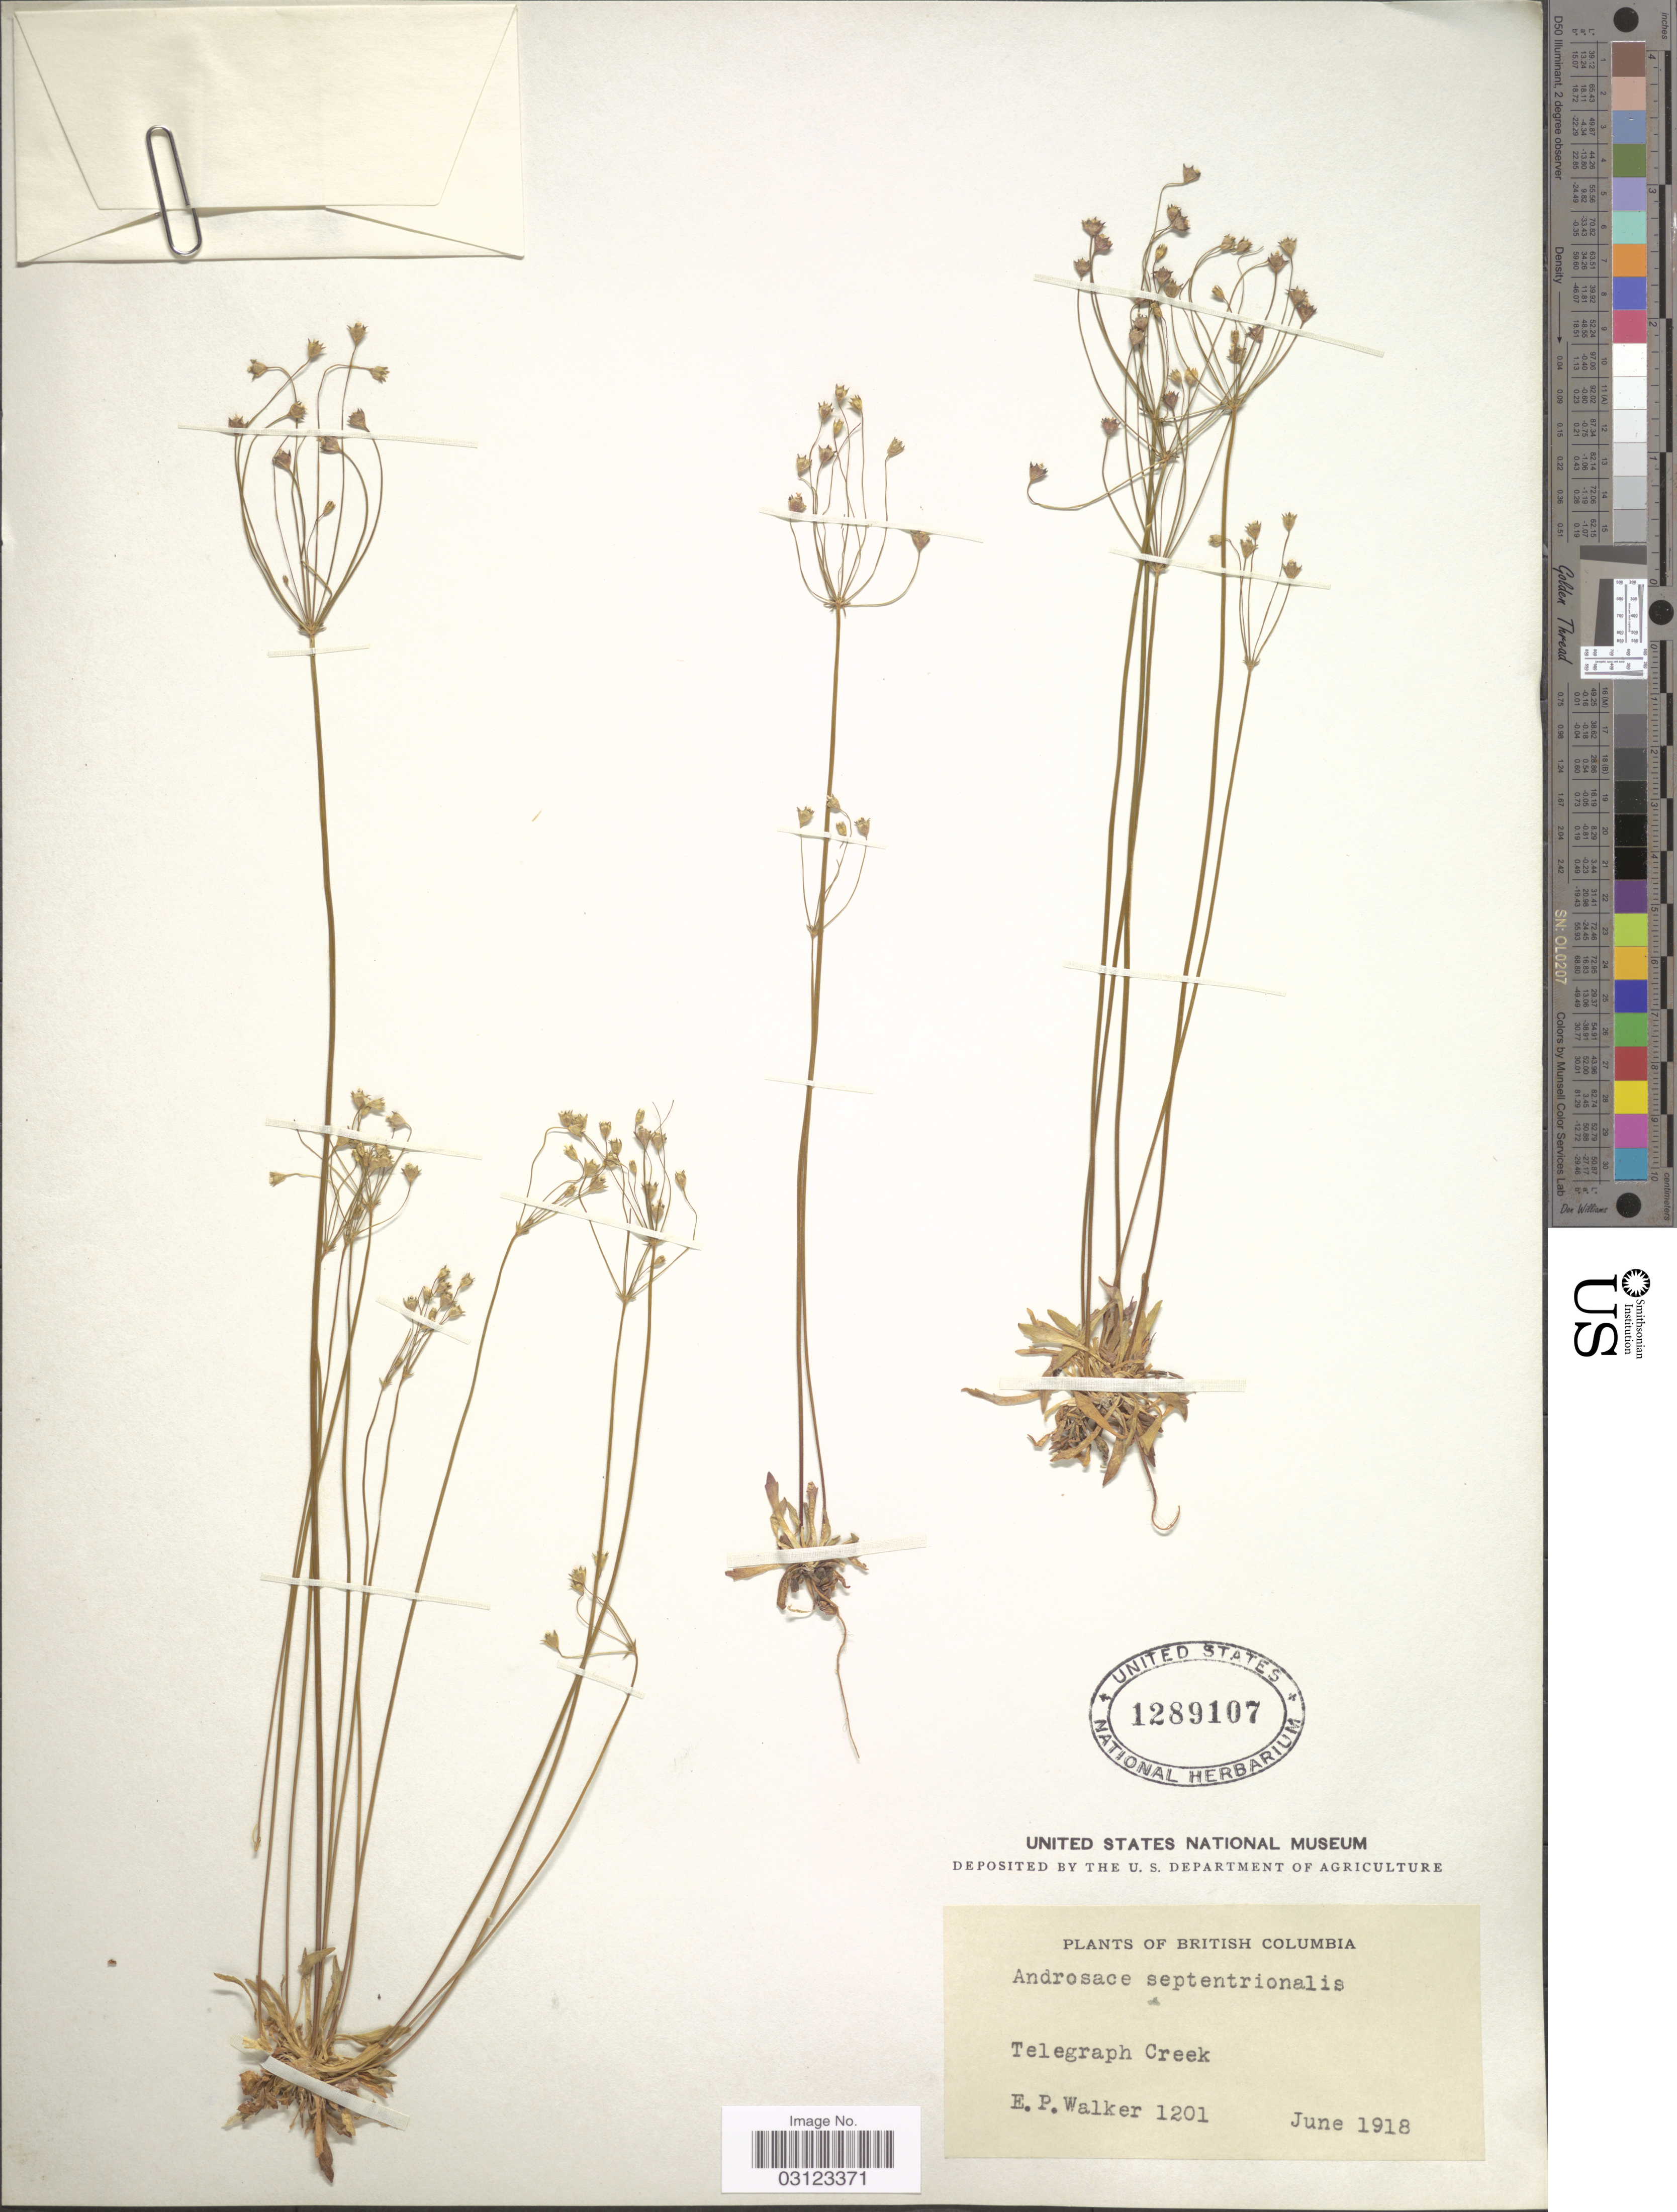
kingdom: Plantae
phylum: Tracheophyta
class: Magnoliopsida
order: Ericales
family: Primulaceae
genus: Androsace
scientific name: Androsace septentrionalis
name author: L.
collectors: E. Walker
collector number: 1201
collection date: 1918-06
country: Canada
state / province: British Columbia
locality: Telegraph Creek.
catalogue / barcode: US 1289107